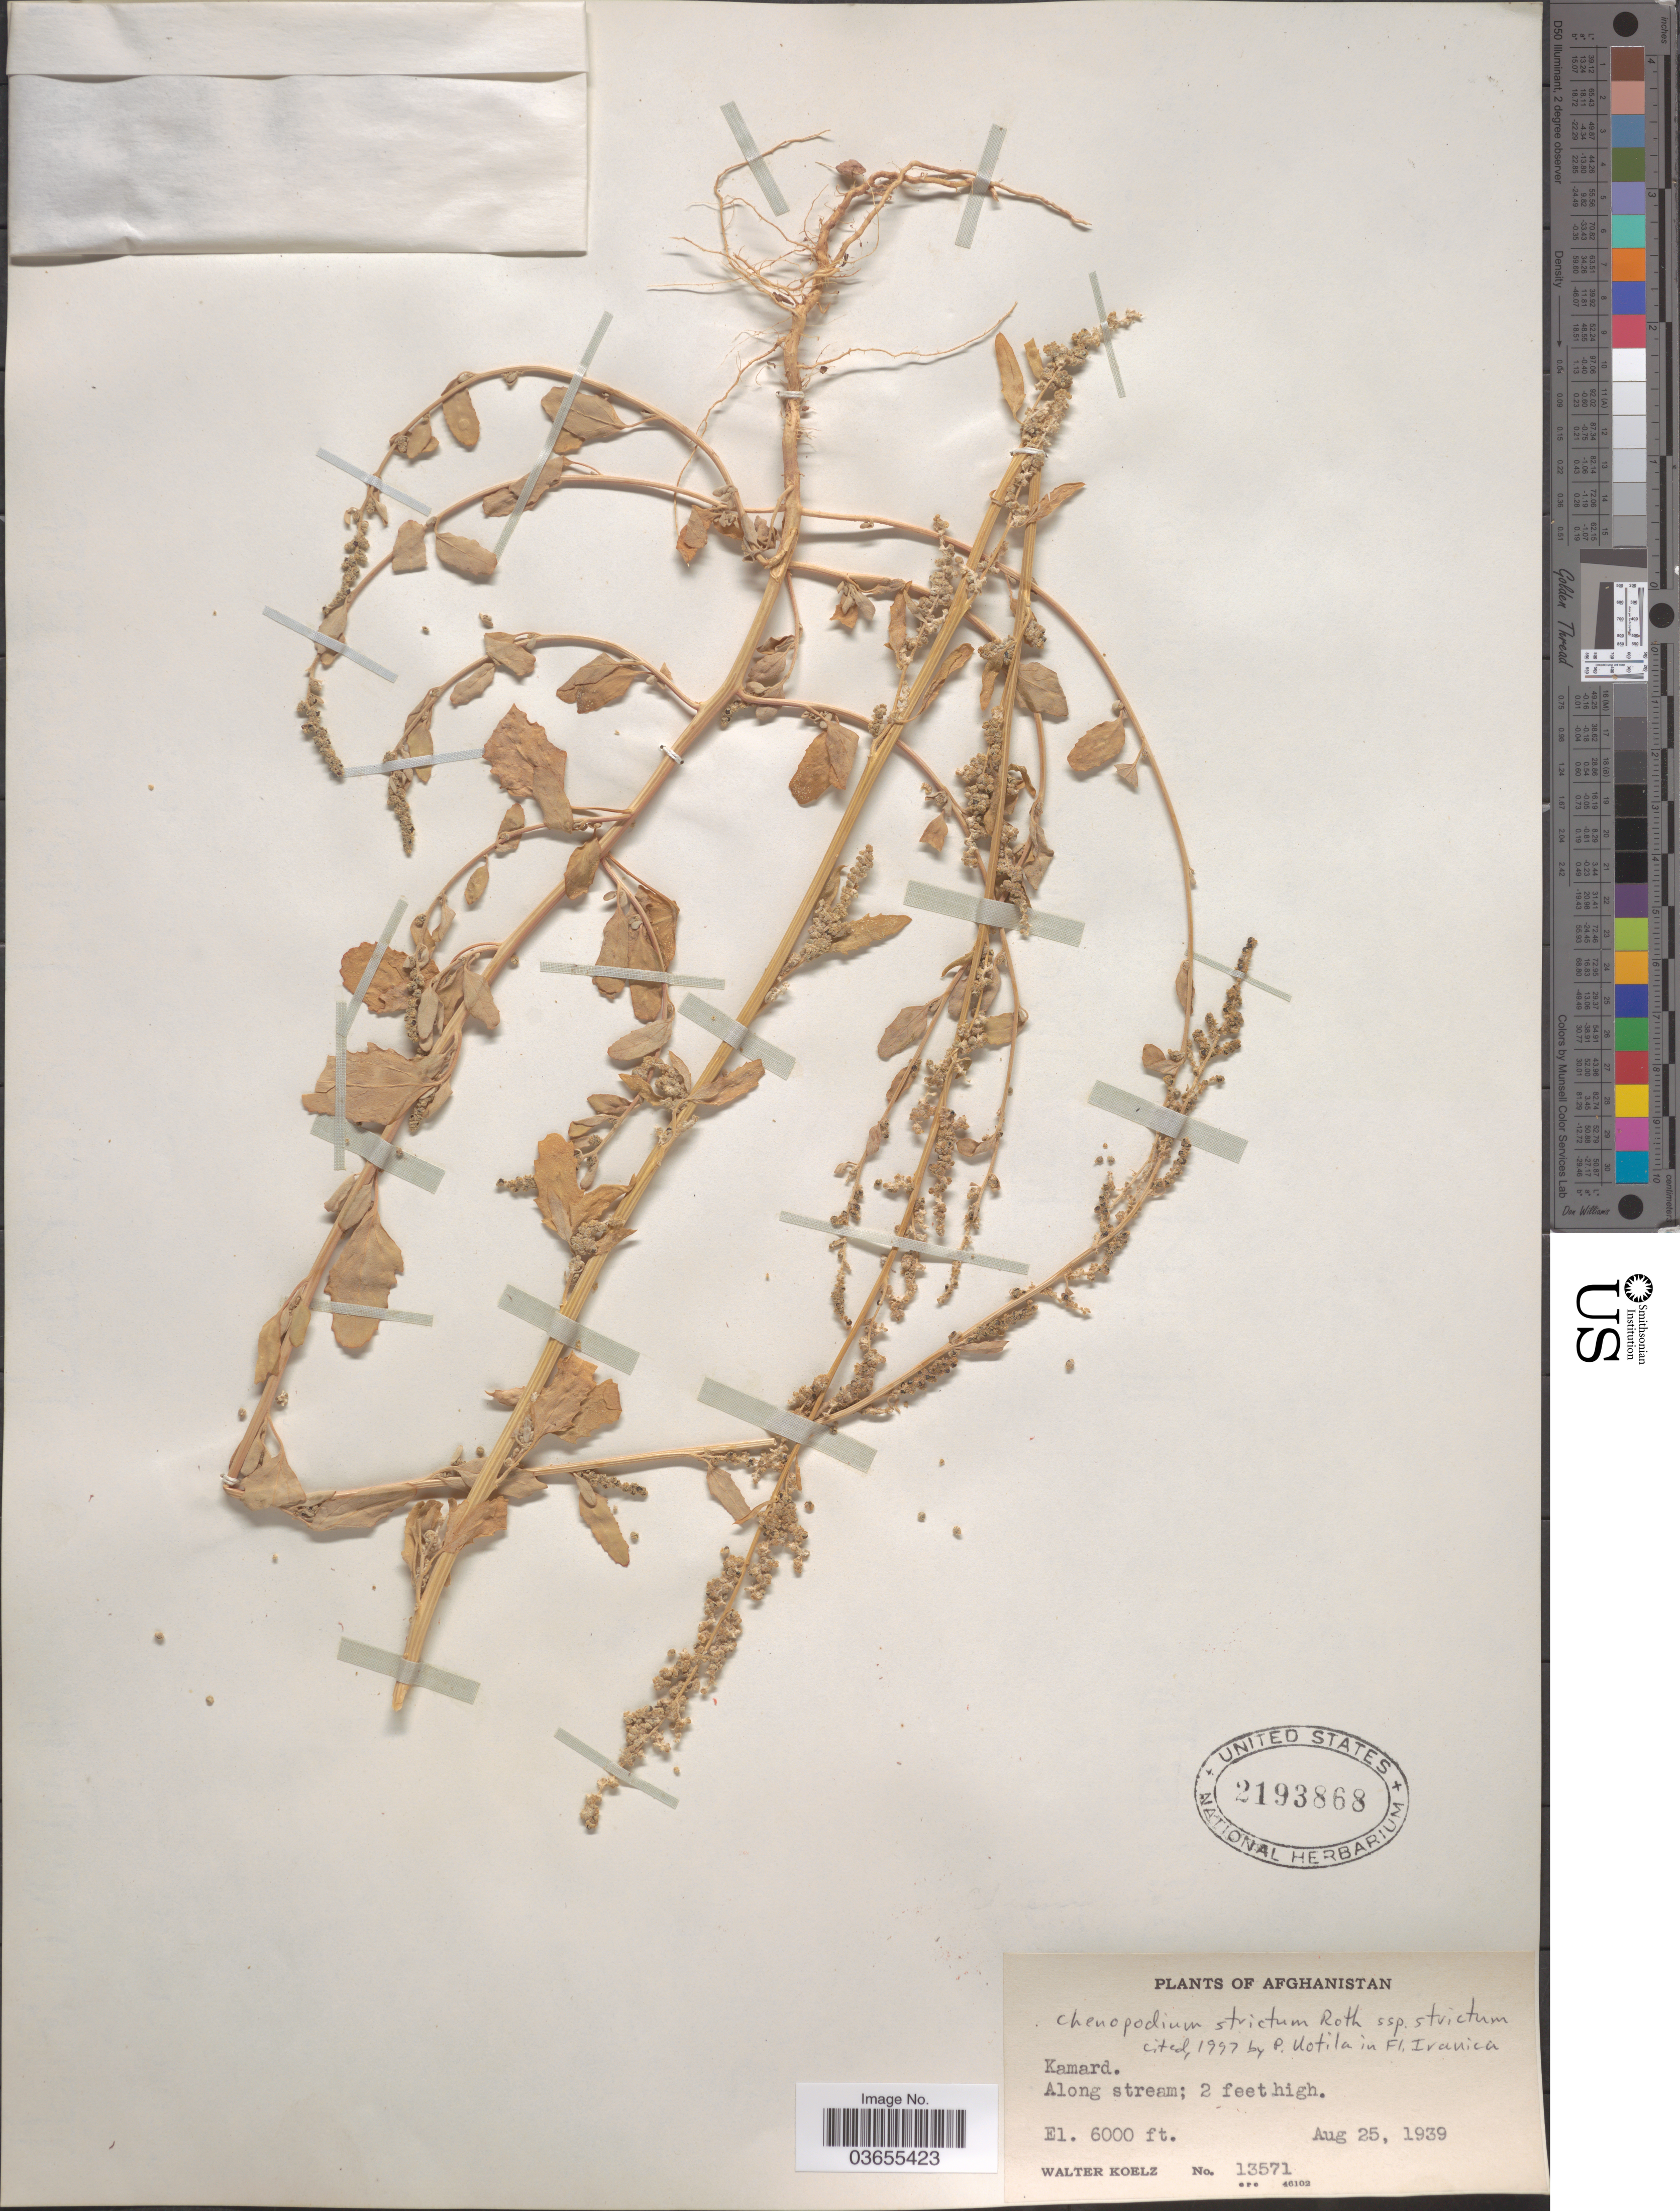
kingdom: Plantae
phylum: Tracheophyta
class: Magnoliopsida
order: Caryophyllales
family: Amaranthaceae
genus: Chenopodium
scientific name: Chenopodium strictum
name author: Roth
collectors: W. N. Koelz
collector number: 13571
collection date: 1939-08-25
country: Afghanistan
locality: Kamard.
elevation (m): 1829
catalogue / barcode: US 2193868